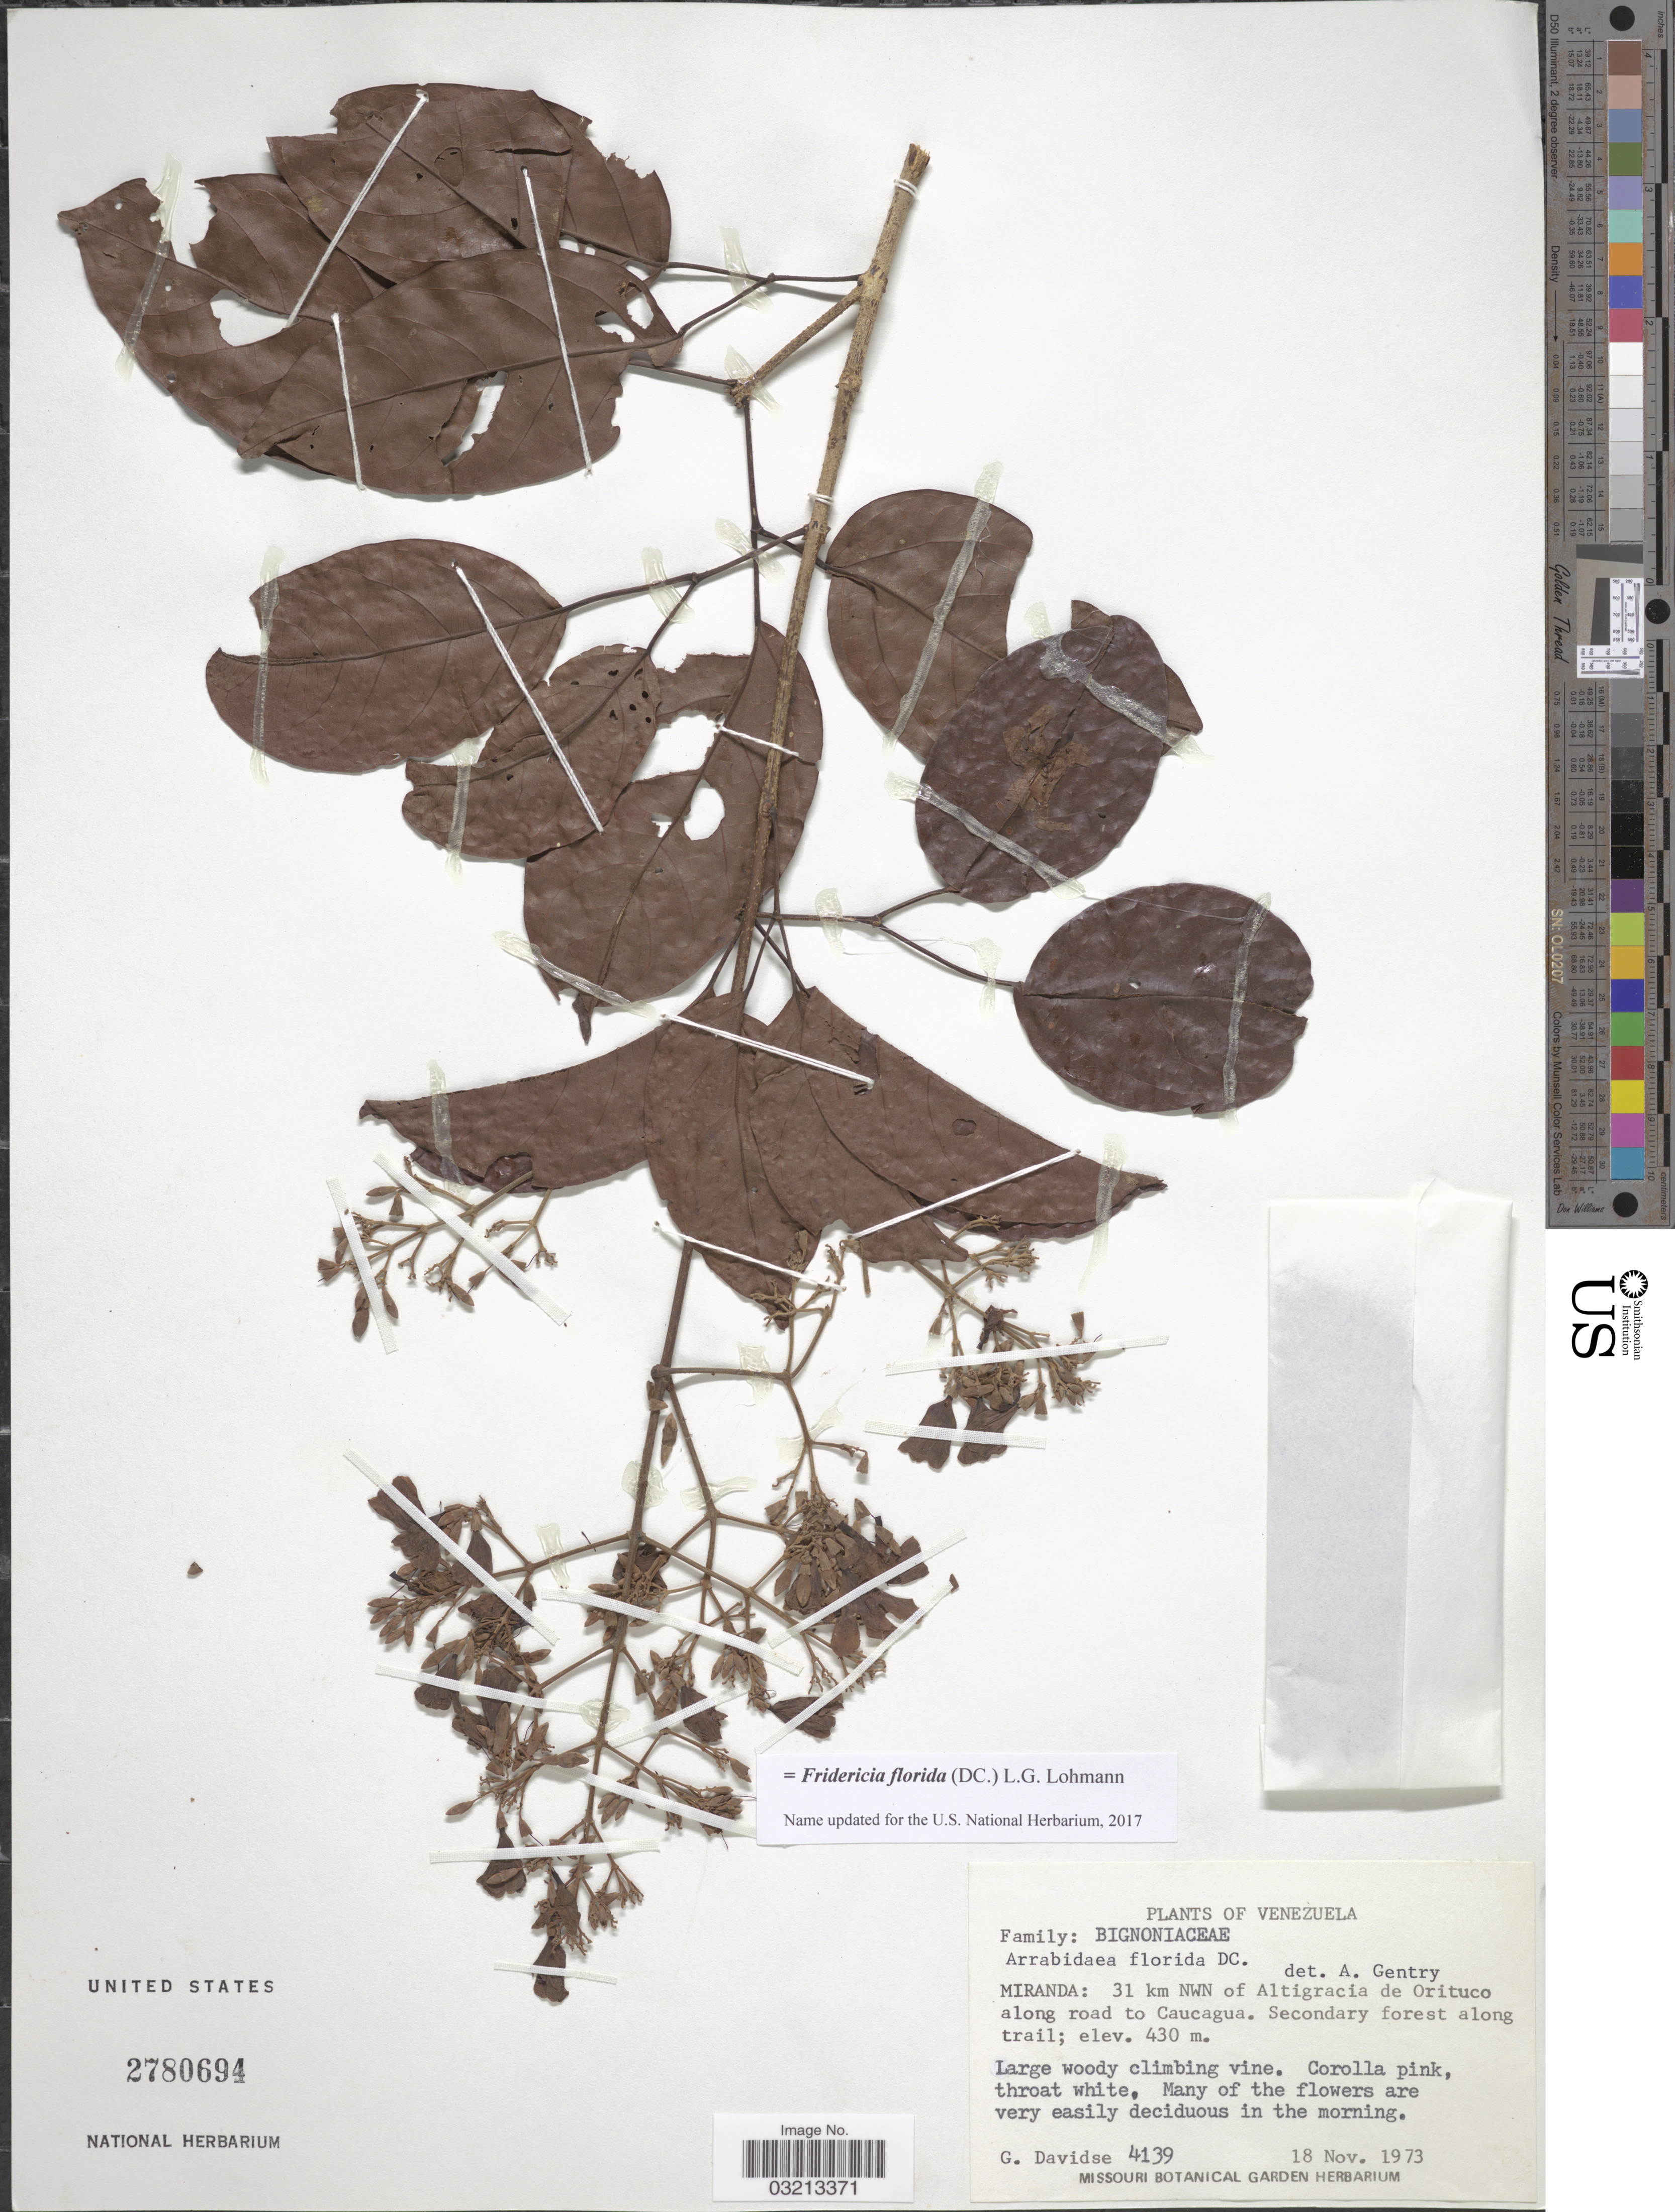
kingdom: Plantae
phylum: Tracheophyta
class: Magnoliopsida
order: Lamiales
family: Bignoniaceae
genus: Fridericia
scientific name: Fridericia florida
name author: (DC.) L.G. Lohmann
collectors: G. Davidse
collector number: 4139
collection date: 1973-11-18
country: Venezuela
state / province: Miranda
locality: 31 km NWN of Altigracia de Orituco along road to Caucagua.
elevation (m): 430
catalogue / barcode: US 2780694